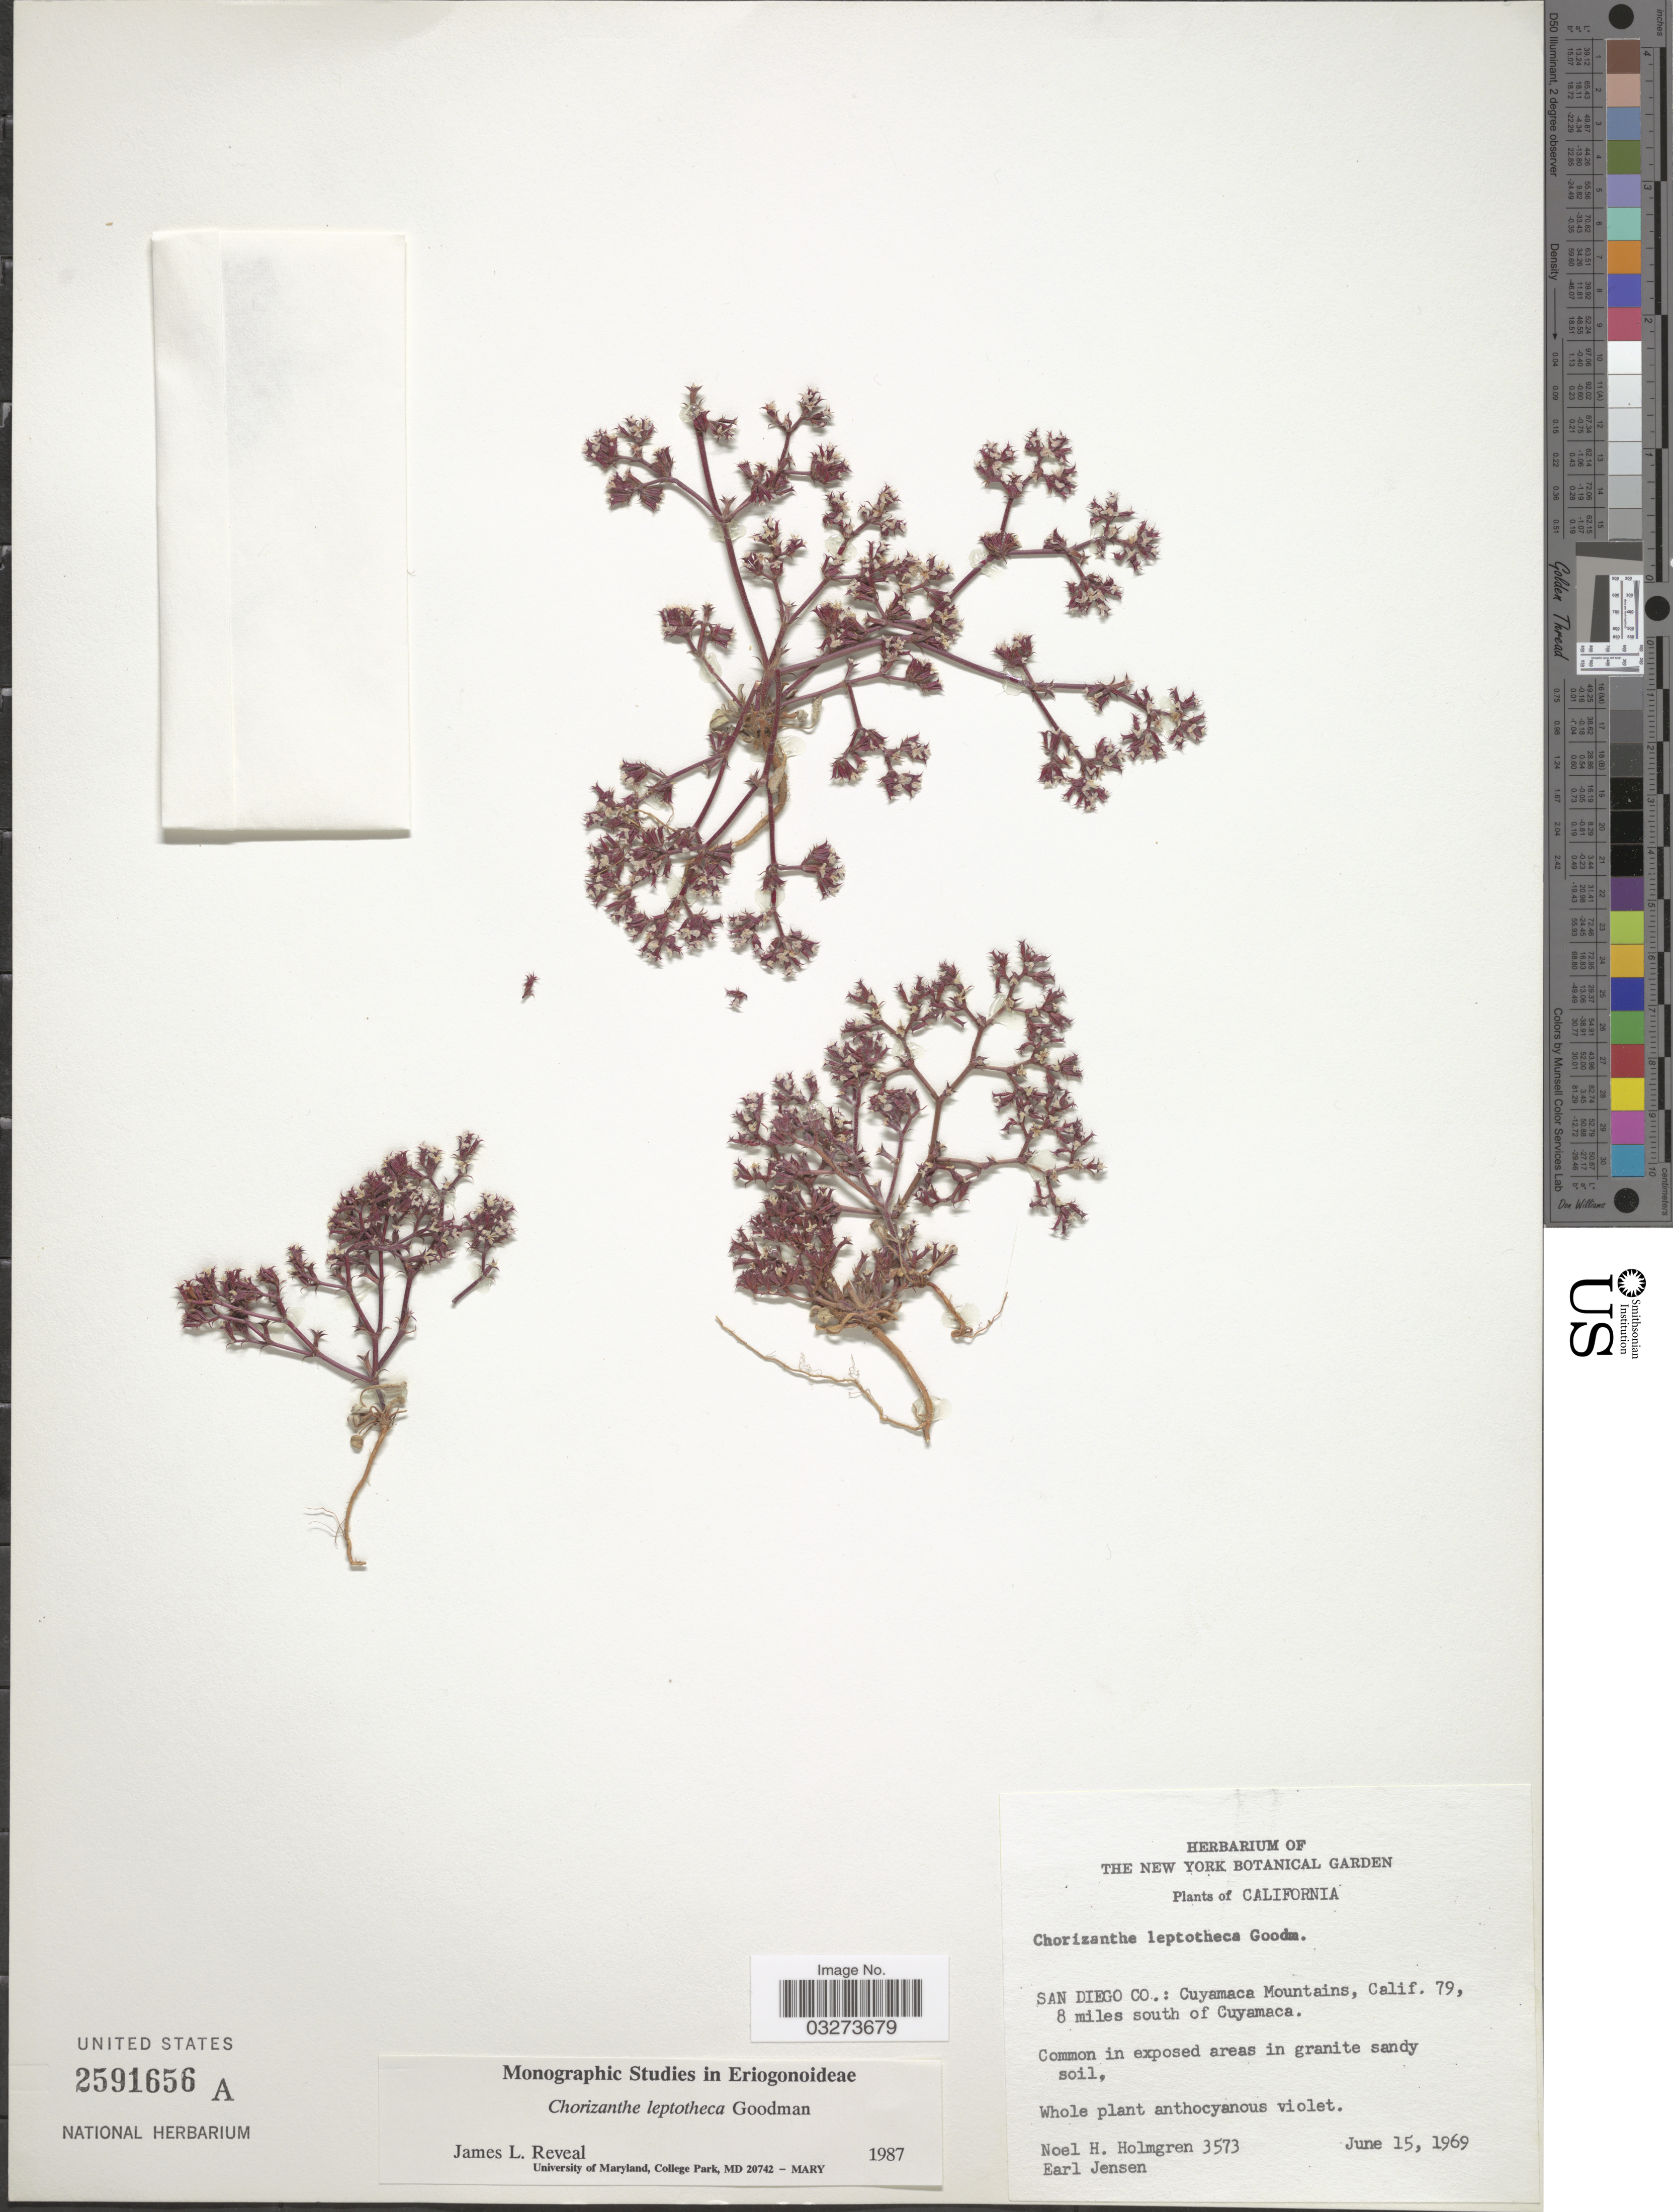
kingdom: Plantae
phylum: Tracheophyta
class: Magnoliopsida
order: Caryophyllales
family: Polygonaceae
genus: Chorizanthe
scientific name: Chorizanthe leptotheca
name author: Goodman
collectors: N. H. Holmgren & E. Jensen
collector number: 3573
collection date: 1969-06-15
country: United States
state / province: California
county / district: San Diego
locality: San Diego Co.: Cuyamaca Mountains, Calif. 79, 8 miles south of Cuyamaca.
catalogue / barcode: US 2591656A